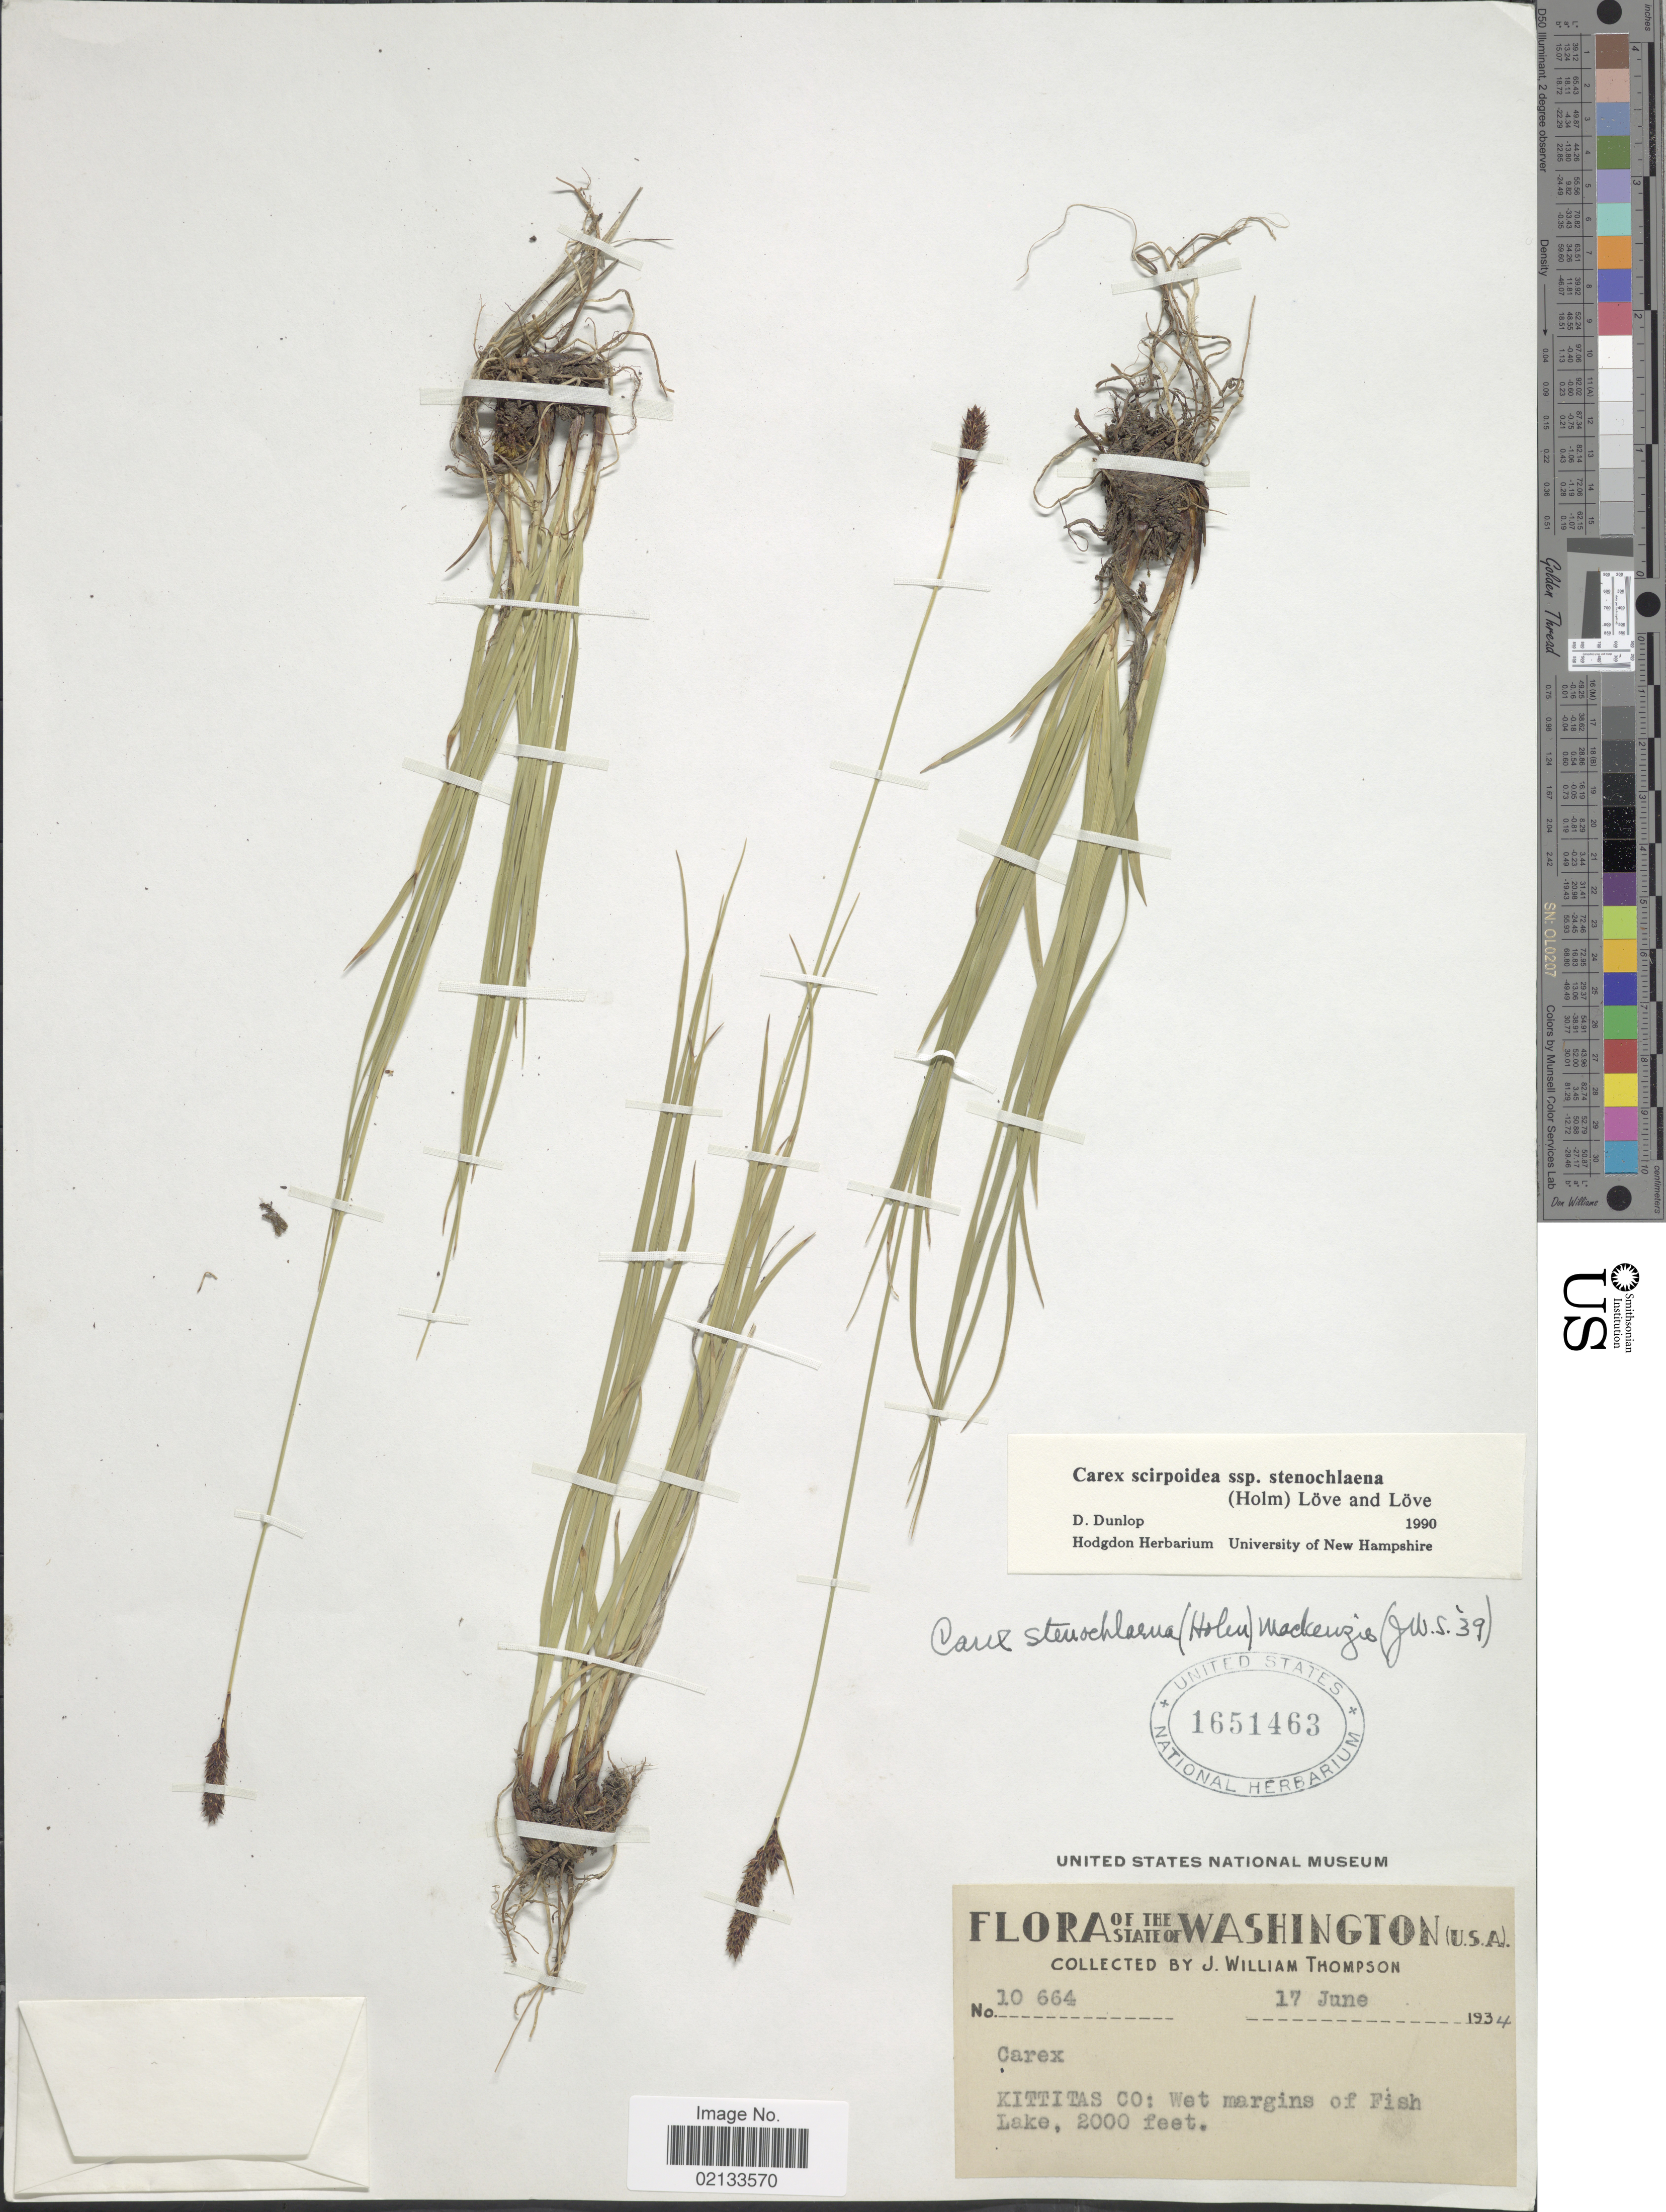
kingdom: Plantae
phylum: Tracheophyta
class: Liliopsida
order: Poales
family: Cyperaceae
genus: Carex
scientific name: Carex scirpoidea subsp. stenochloena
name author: (Holm) Á. Löve & D. Löve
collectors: J. W. Thompson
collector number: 10664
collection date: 1934-06-17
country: United States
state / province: Washington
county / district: Kittitas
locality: Kittitas Co: Wet margins of Fish Lake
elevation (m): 610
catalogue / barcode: US 1651463